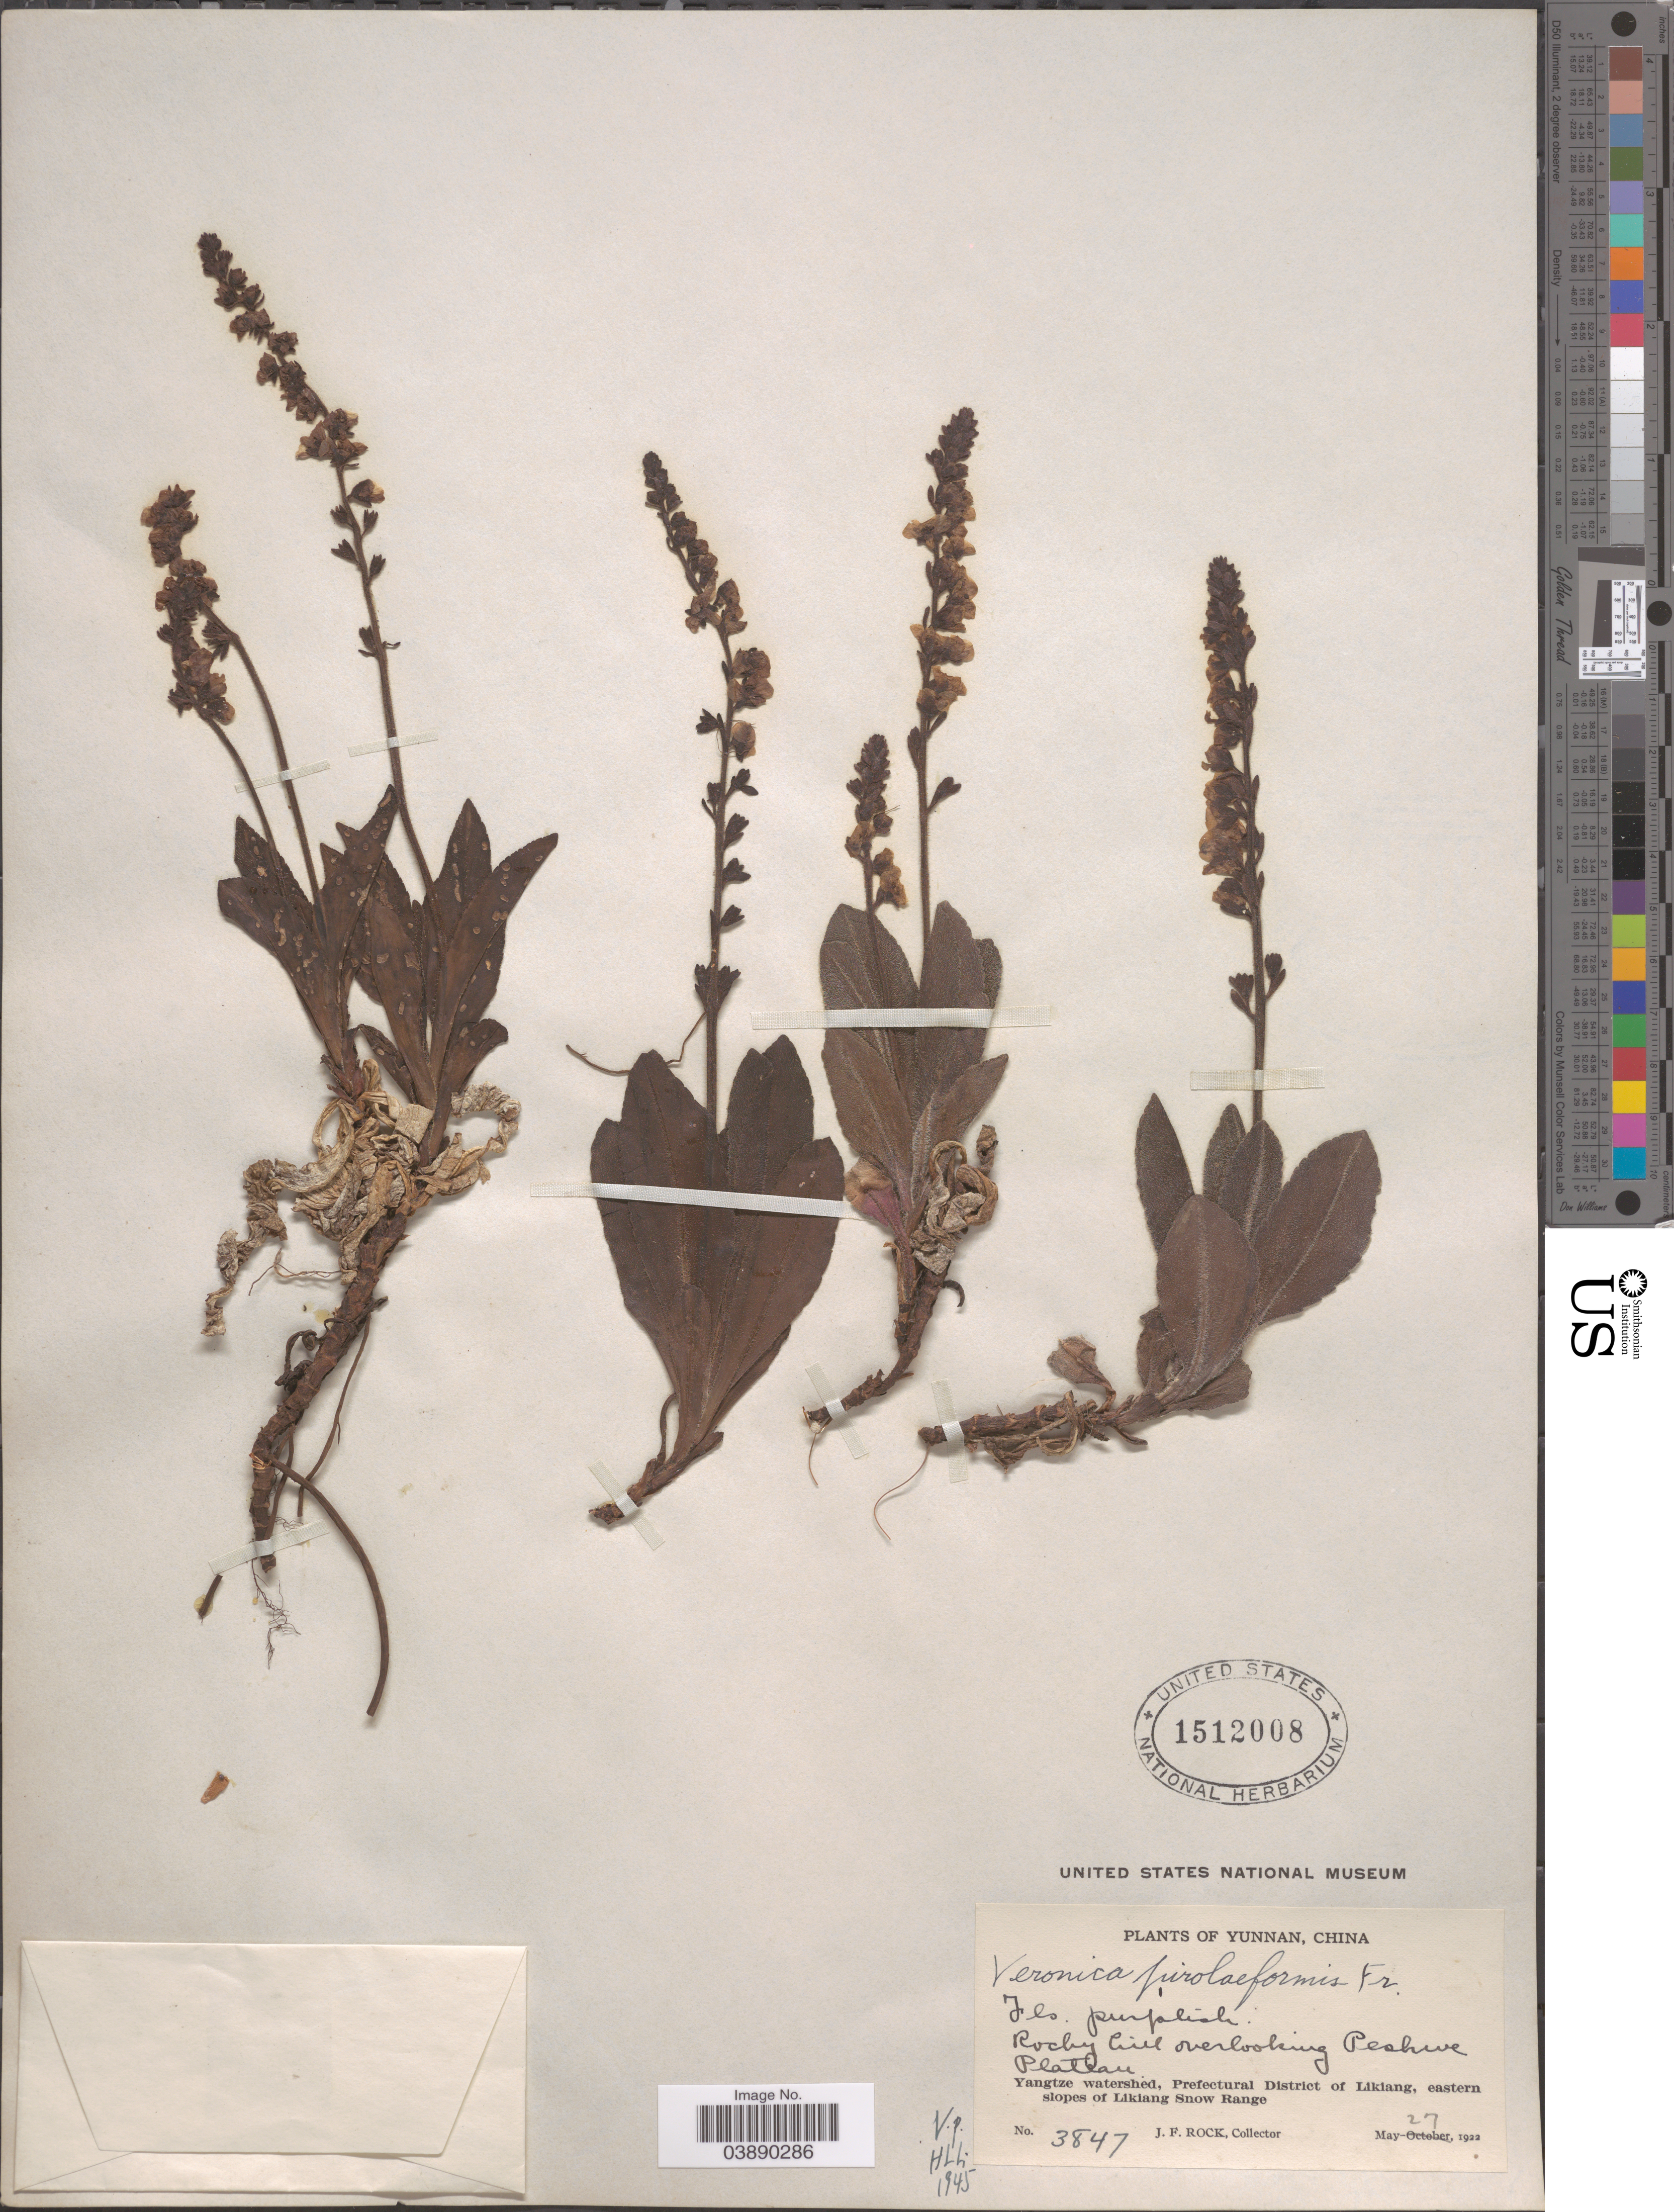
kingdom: Plantae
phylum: Tracheophyta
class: Magnoliopsida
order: Lamiales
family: Plantaginaceae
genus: Veronica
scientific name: Veronica piroliformis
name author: Franch.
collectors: J. Rock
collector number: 3847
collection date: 1922-05-27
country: China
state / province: Yunnan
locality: Rocky hill overlooking Peshwe Plateau. Yangtze watershed, Prefectural District of Likiang, eastern slopes of Likiang Snow Range.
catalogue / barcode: US 1512008